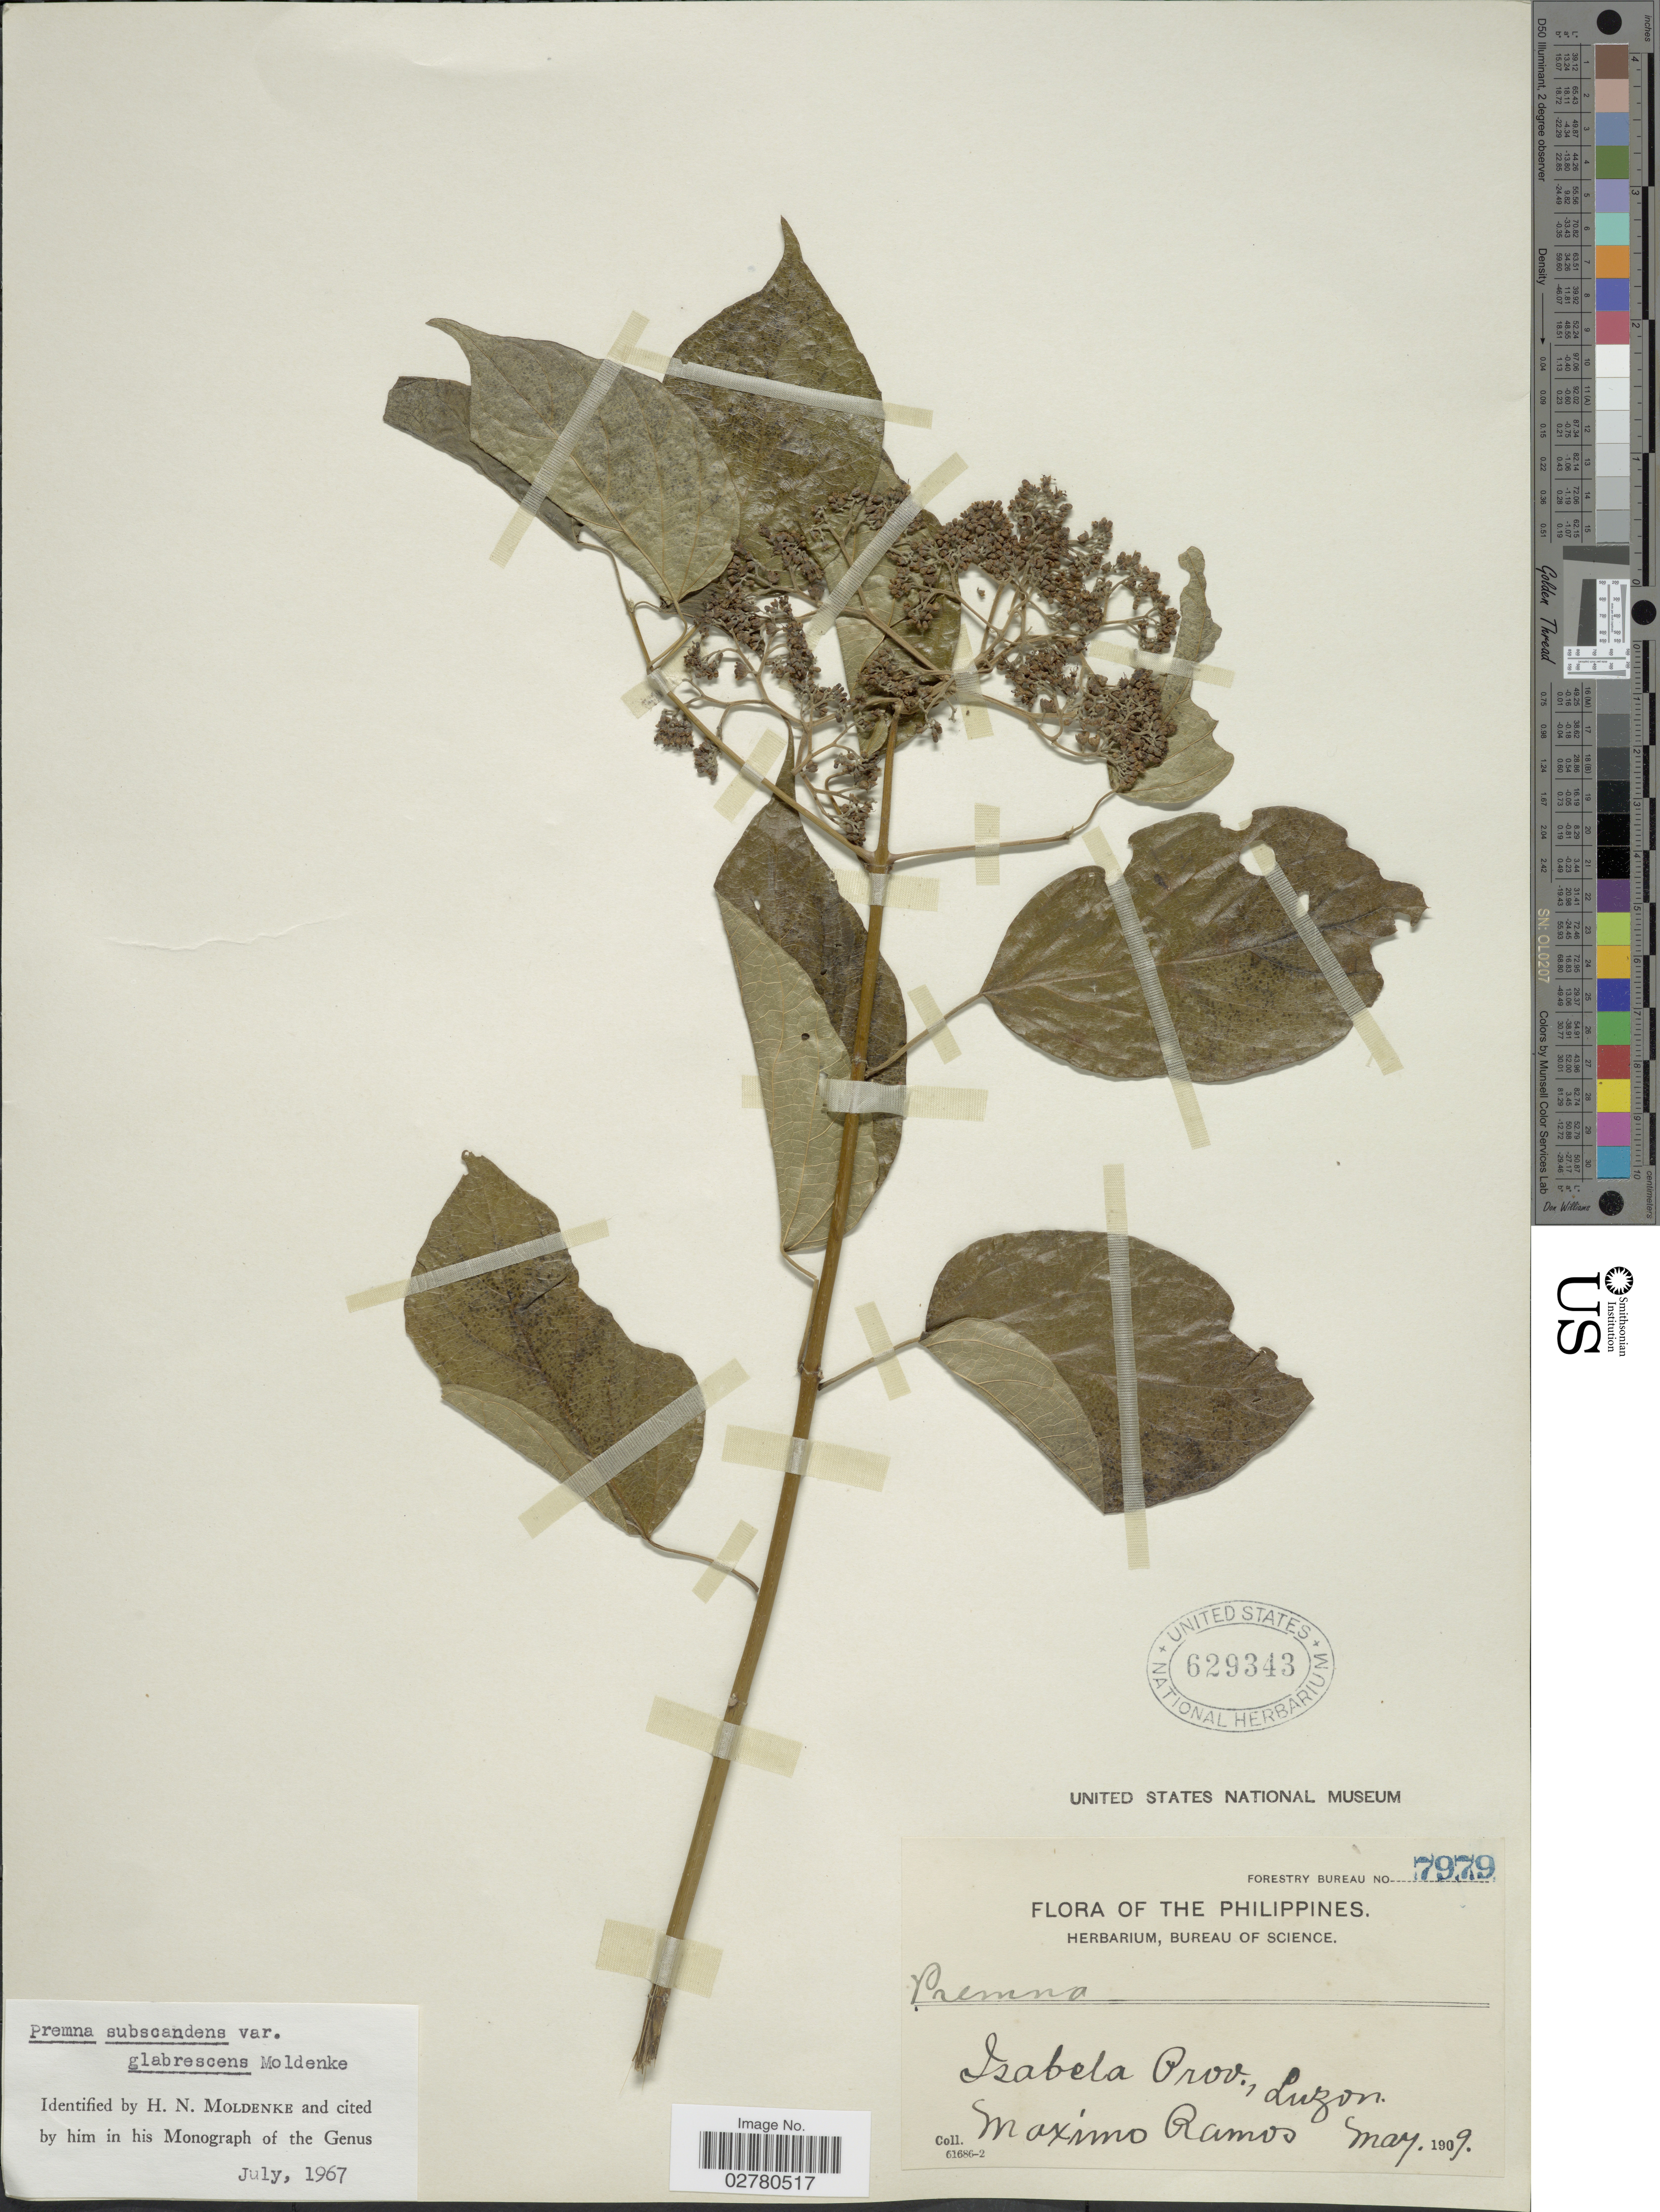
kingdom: Plantae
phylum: Tracheophyta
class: Magnoliopsida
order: Lamiales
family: Lamiaceae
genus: Premna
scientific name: Premna subscandens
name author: Merr.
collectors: M. Ramos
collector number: Forestry Bureau 7979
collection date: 1909-05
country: Philippines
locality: Isabela Prov., Luzon.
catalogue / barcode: US 629343